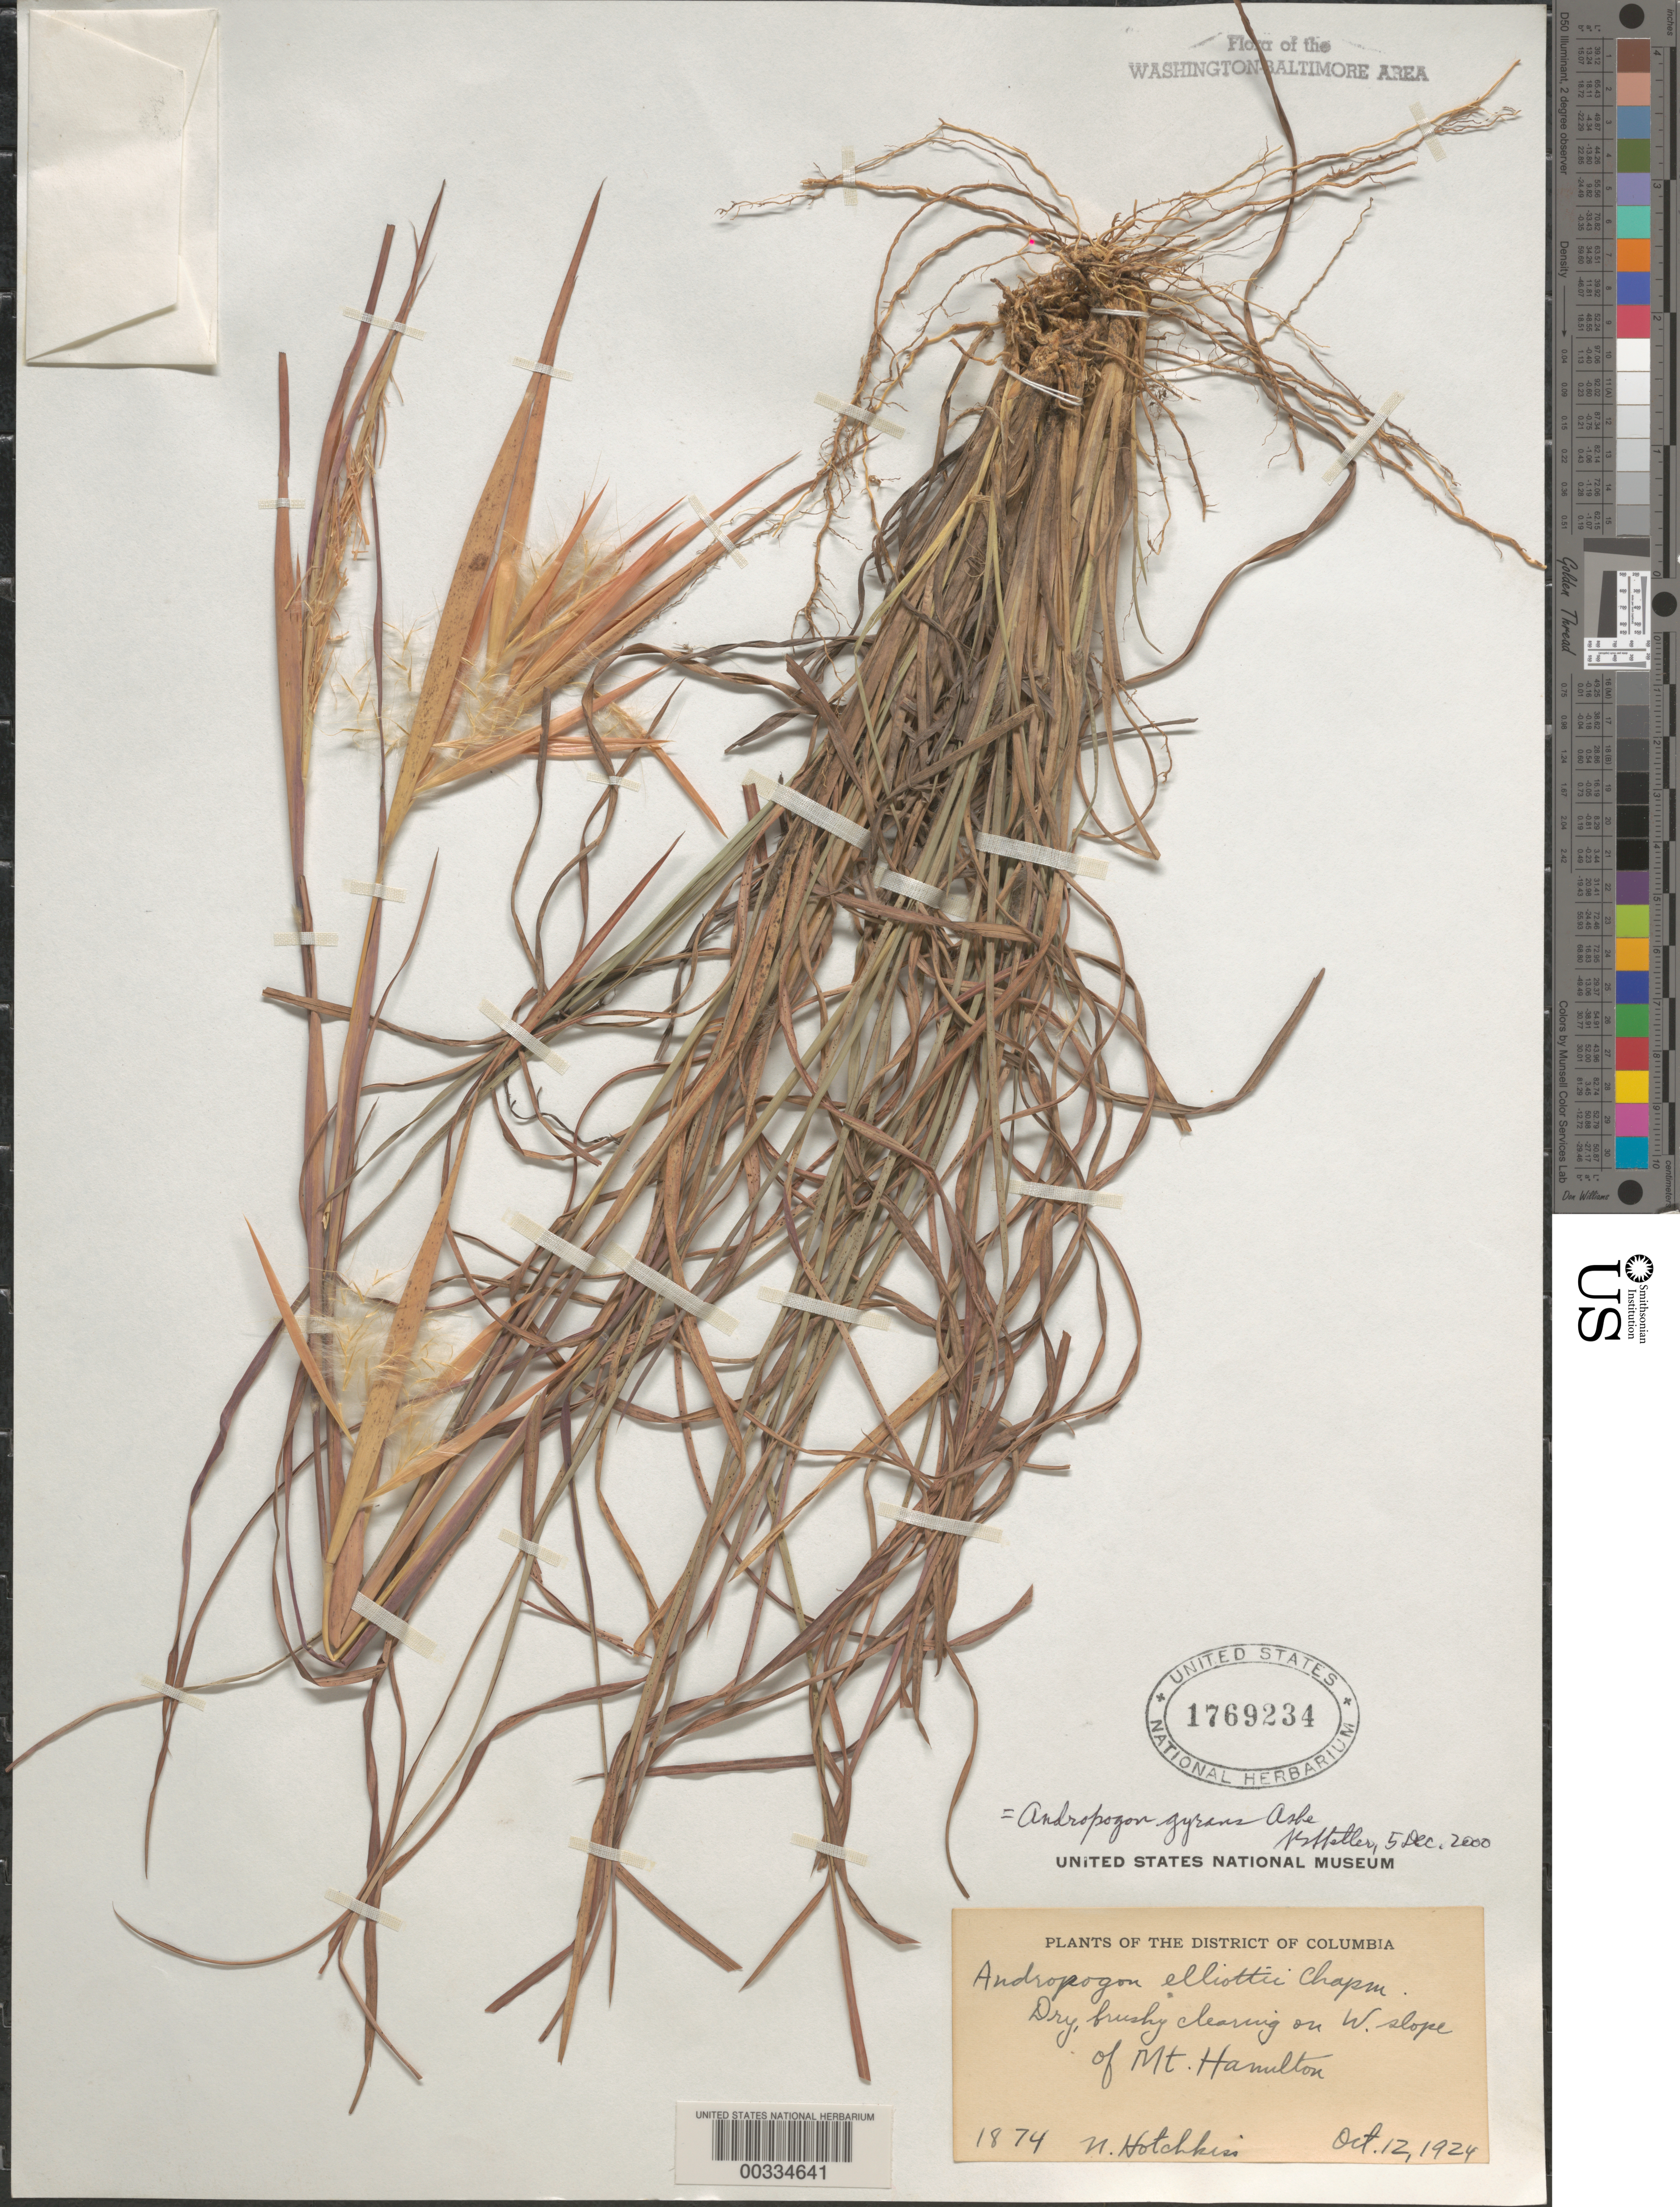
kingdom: Plantae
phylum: Tracheophyta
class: Liliopsida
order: Poales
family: Poaceae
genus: Andropogon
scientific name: Andropogon elliottii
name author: Chapm.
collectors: N. Hotchkiss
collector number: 1874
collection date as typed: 12 Oct 1924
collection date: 1924-10-12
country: United States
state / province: District of Columbia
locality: Mount Hamilton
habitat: Dry brushy clearing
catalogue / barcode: US 1769234